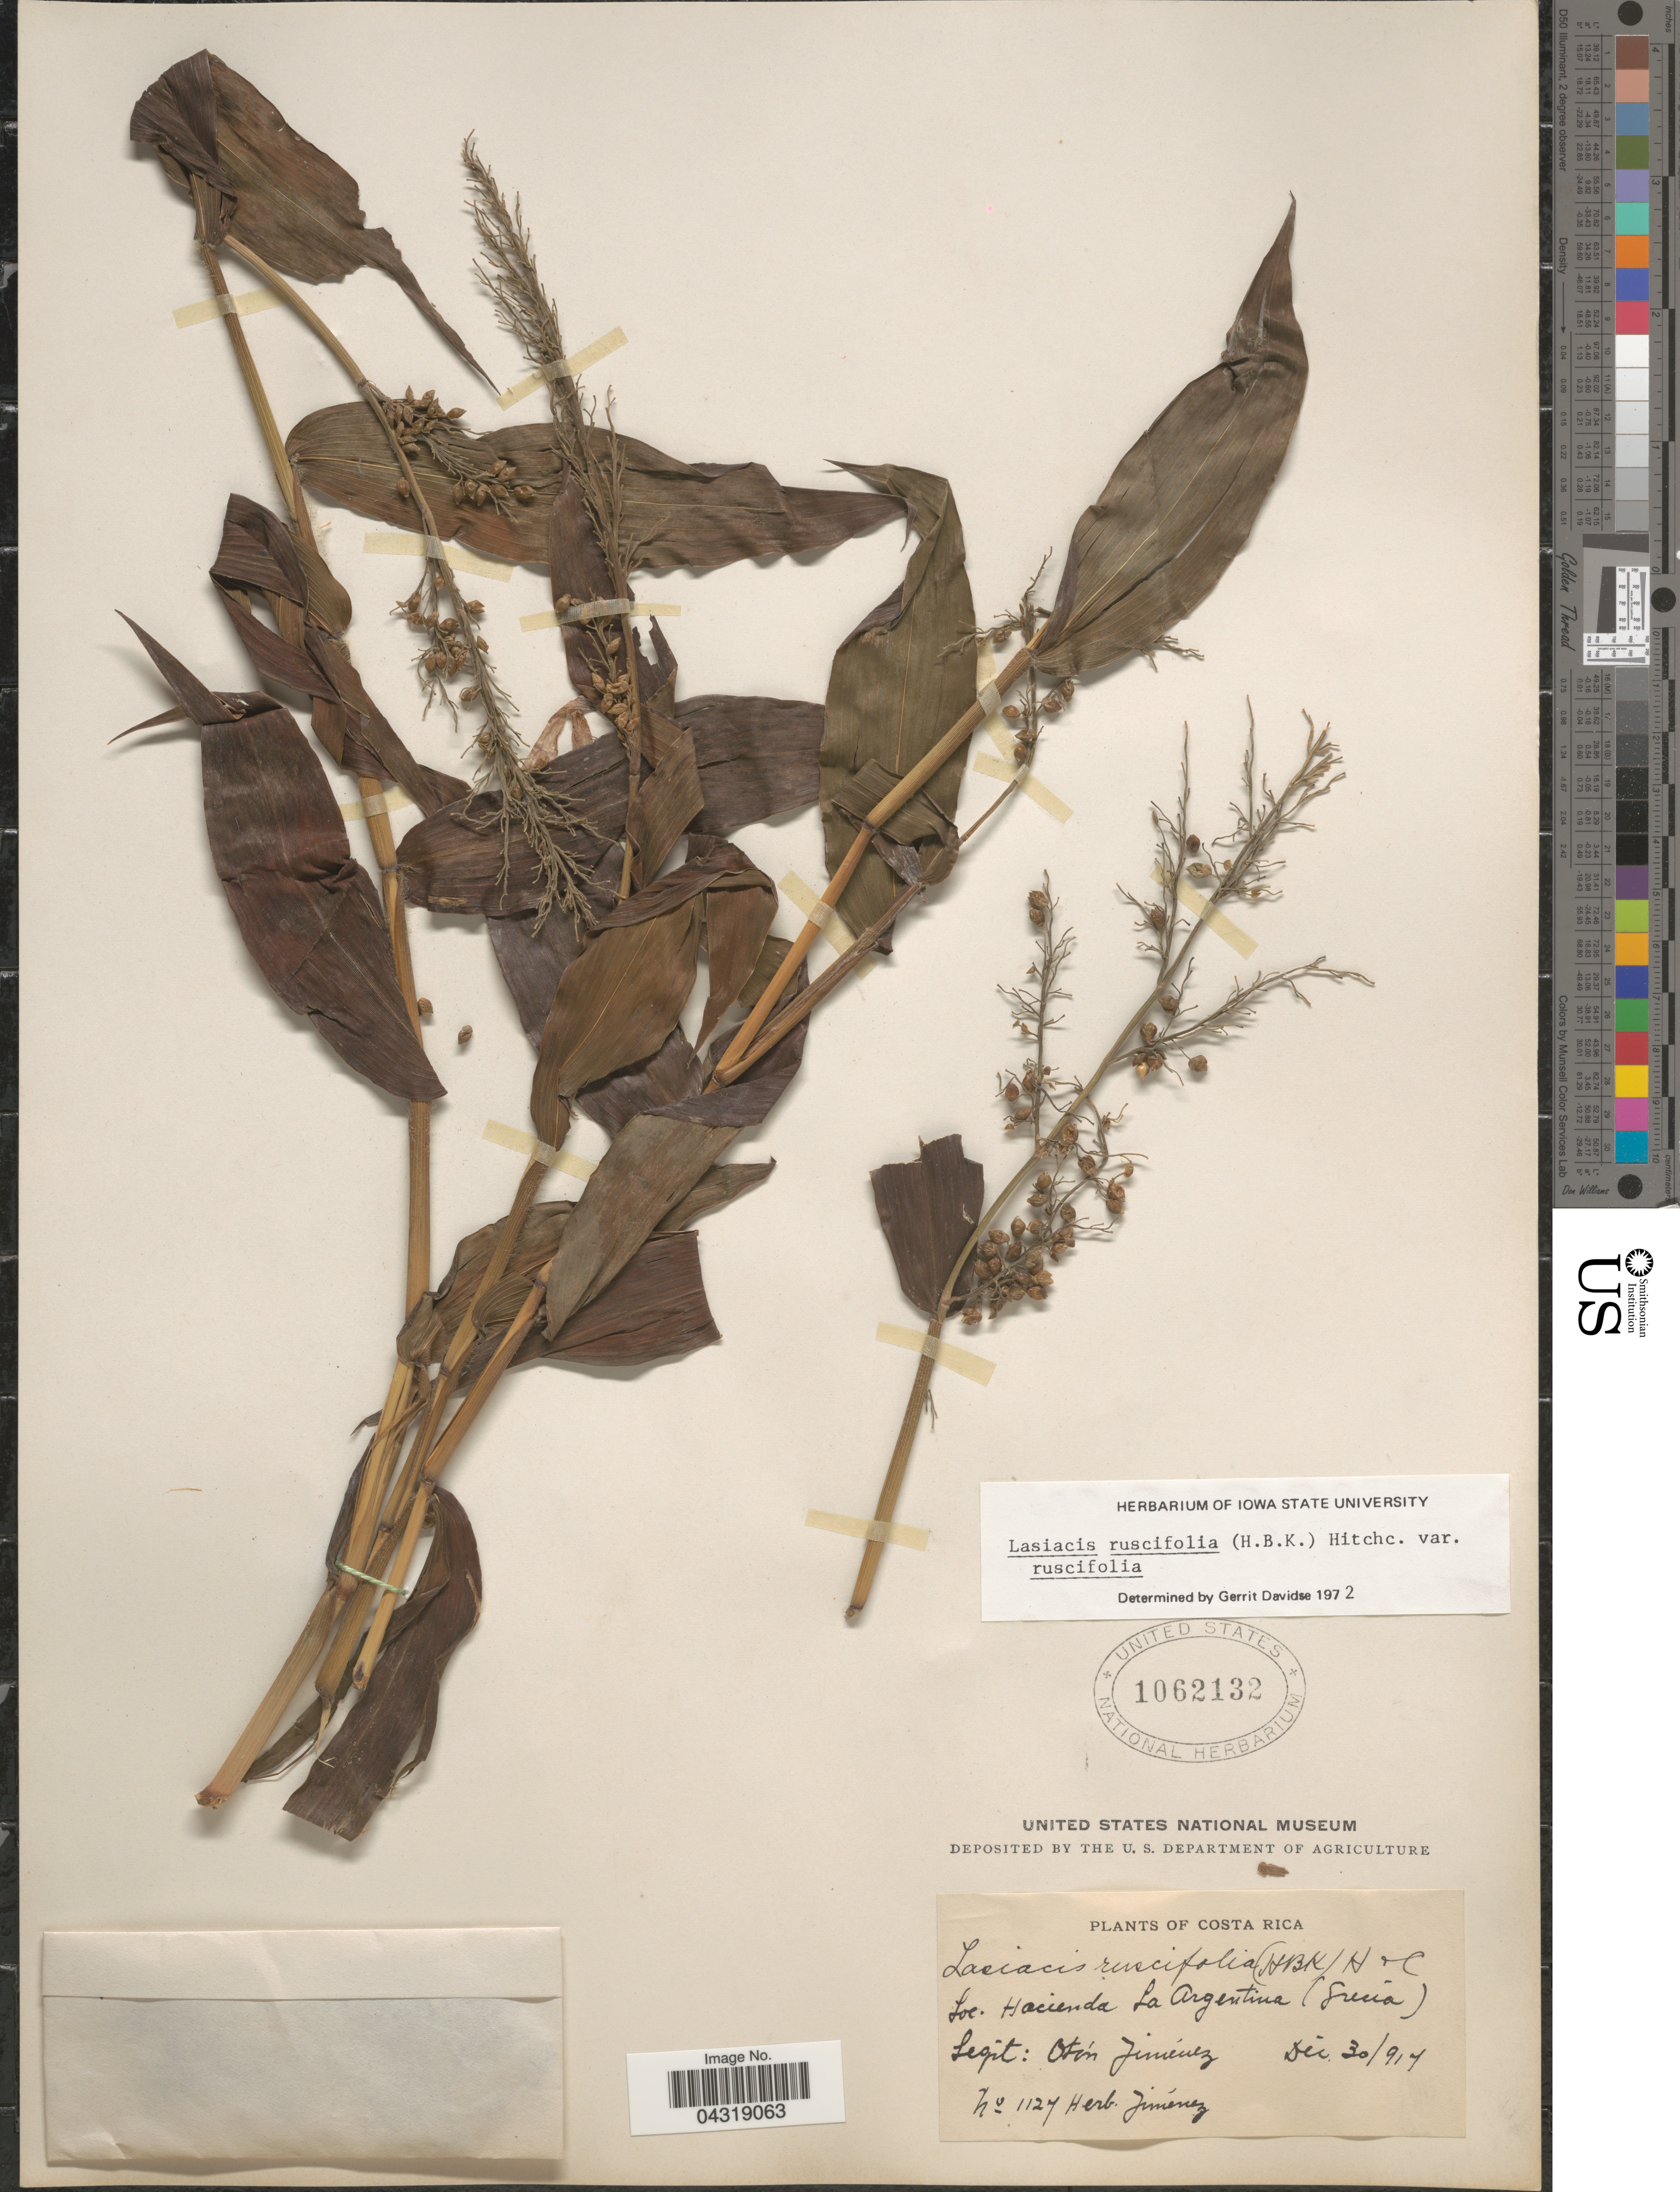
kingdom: Plantae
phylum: Tracheophyta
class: Liliopsida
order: Poales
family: Poaceae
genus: Lasiacis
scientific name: Lasiacis ruscifolia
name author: (Kunth) Hitchc.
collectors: O. Jimenez L.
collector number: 1127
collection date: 1917-12-30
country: Costa Rica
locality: Hacienda La Argentina (Grecia).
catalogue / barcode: US 1062132